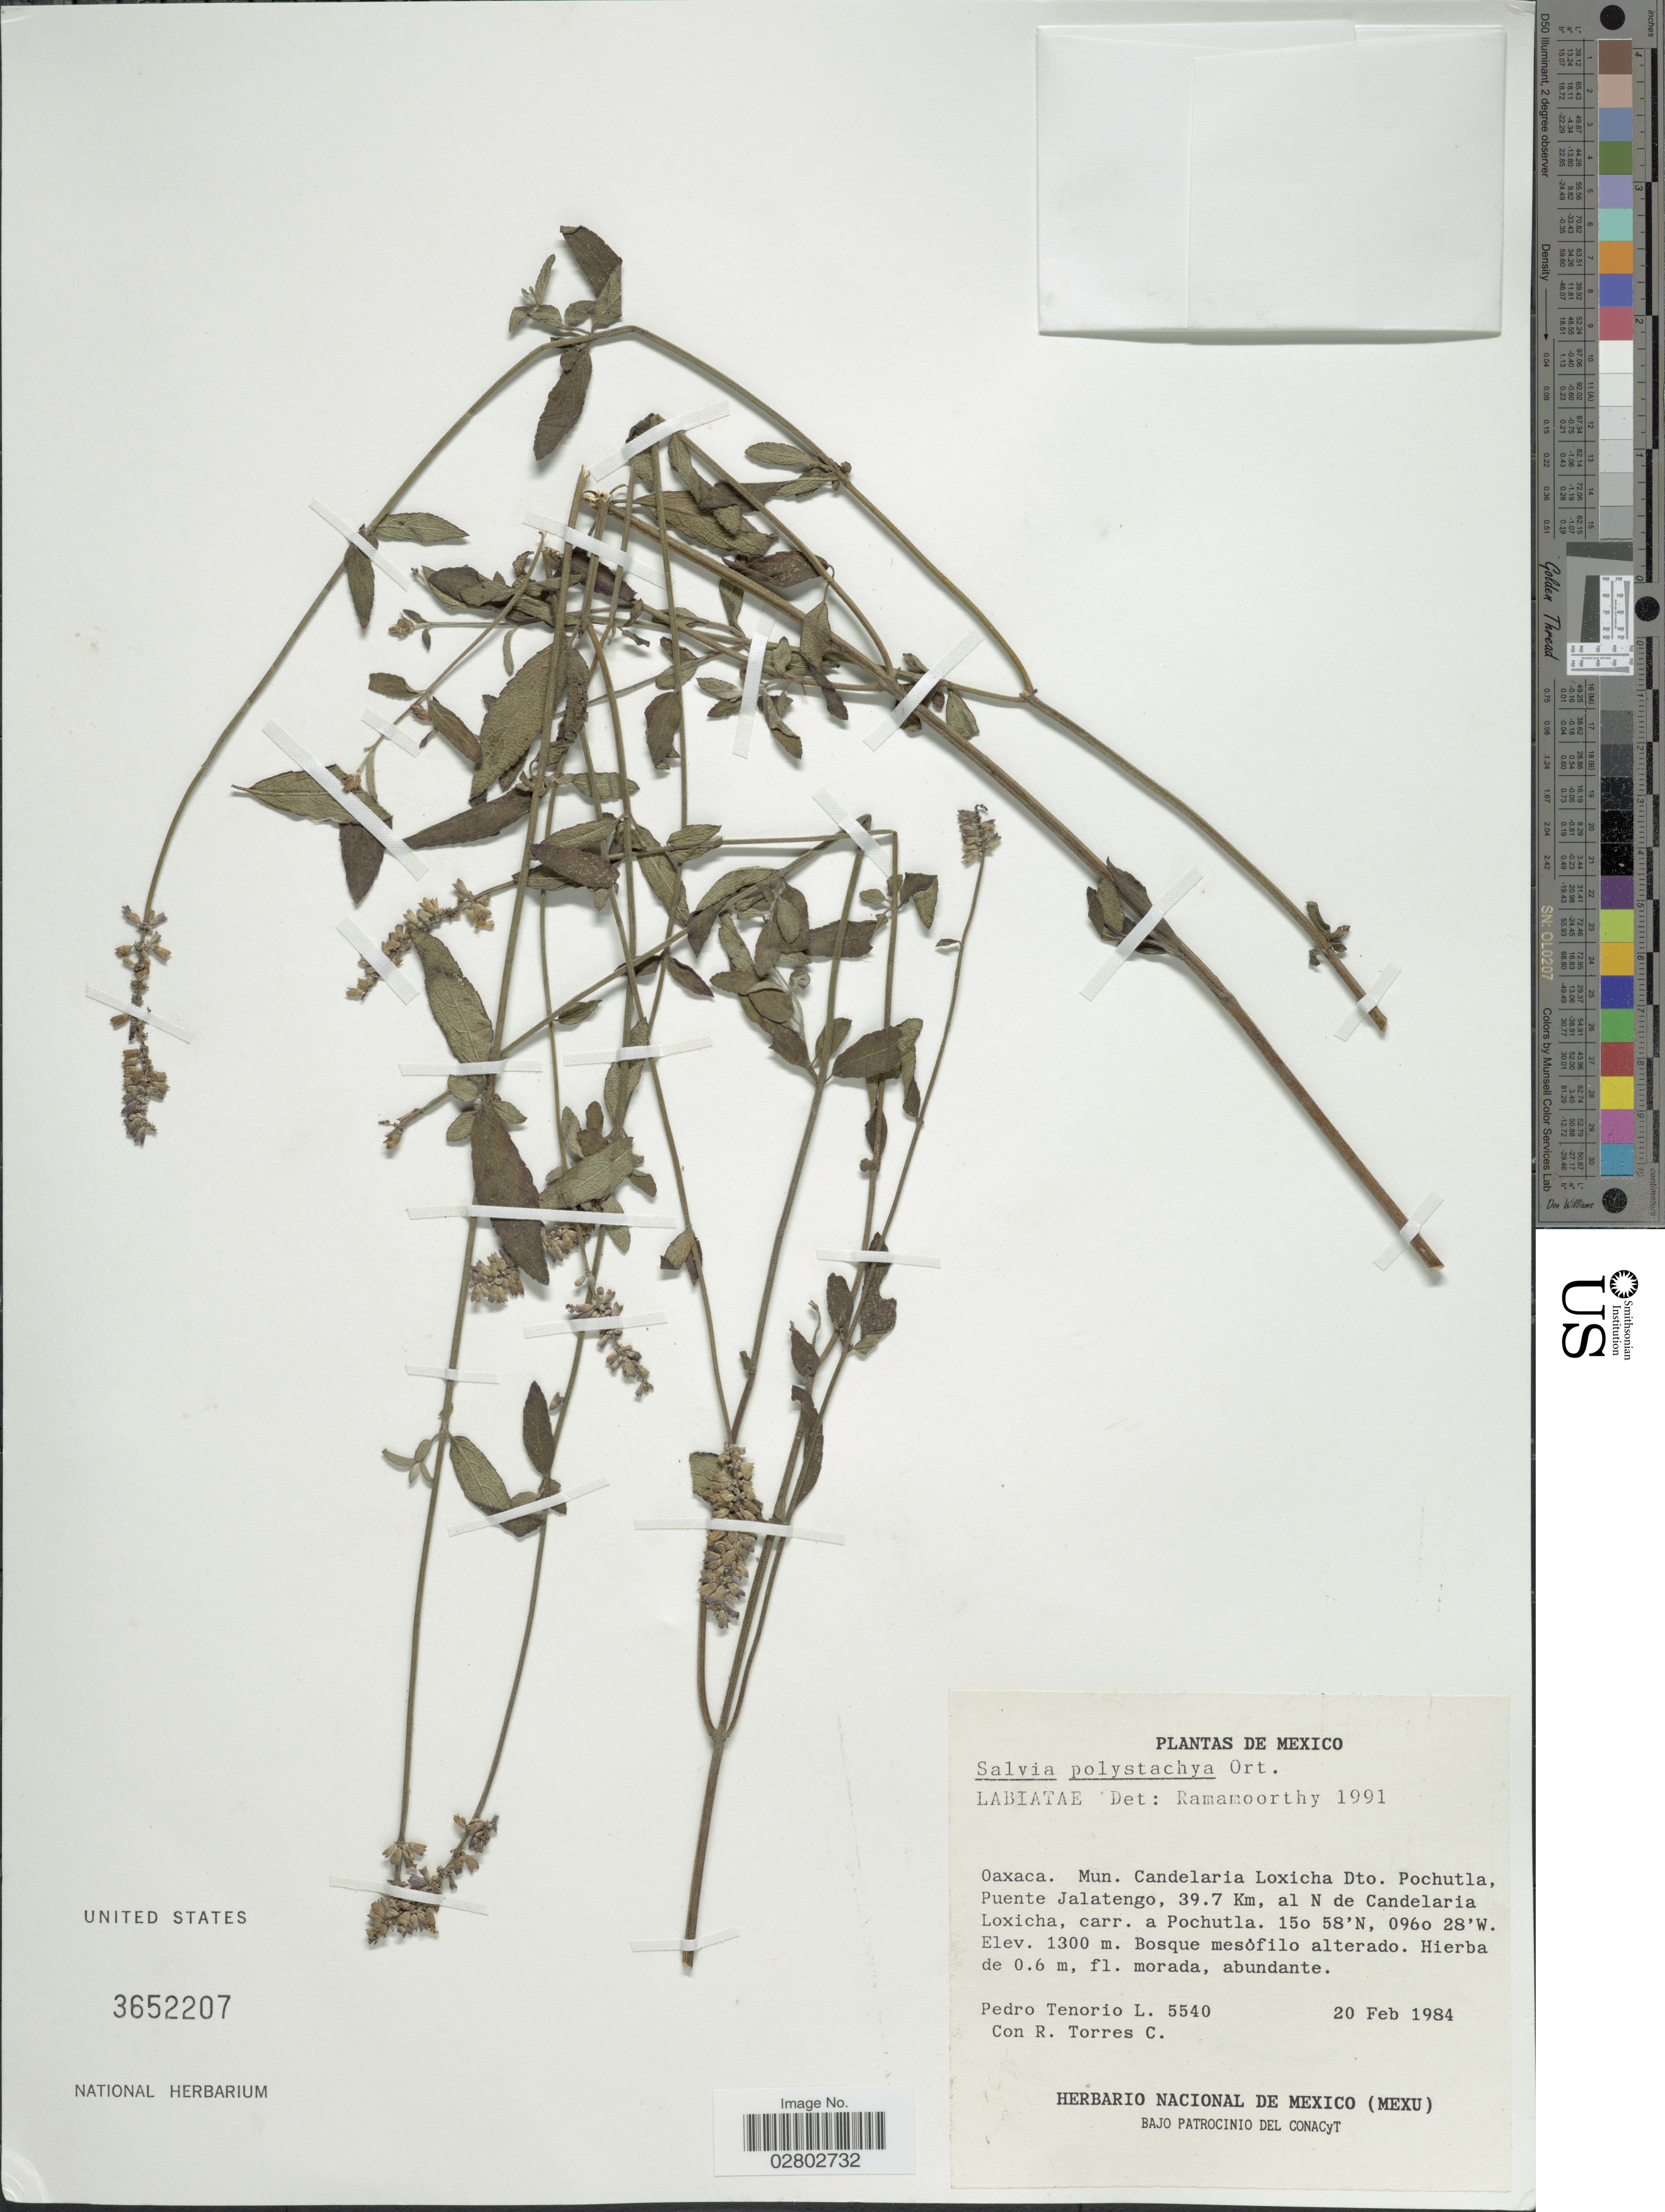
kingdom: Plantae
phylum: Tracheophyta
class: Magnoliopsida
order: Lamiales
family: Lamiaceae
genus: Salvia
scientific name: Salvia polystachya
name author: Cav.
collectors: P. Tenorio L. & R. Torres C.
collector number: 5540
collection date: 1984-02-20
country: Mexico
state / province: Oaxaca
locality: Oaxaca, Mun. Candelaria Loxicha Dto. Pochutla, Puente Jalatengo, 39.7 Km, al N de Candelaria Loxicha, carr. a Pochutla.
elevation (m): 1300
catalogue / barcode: US 3652207